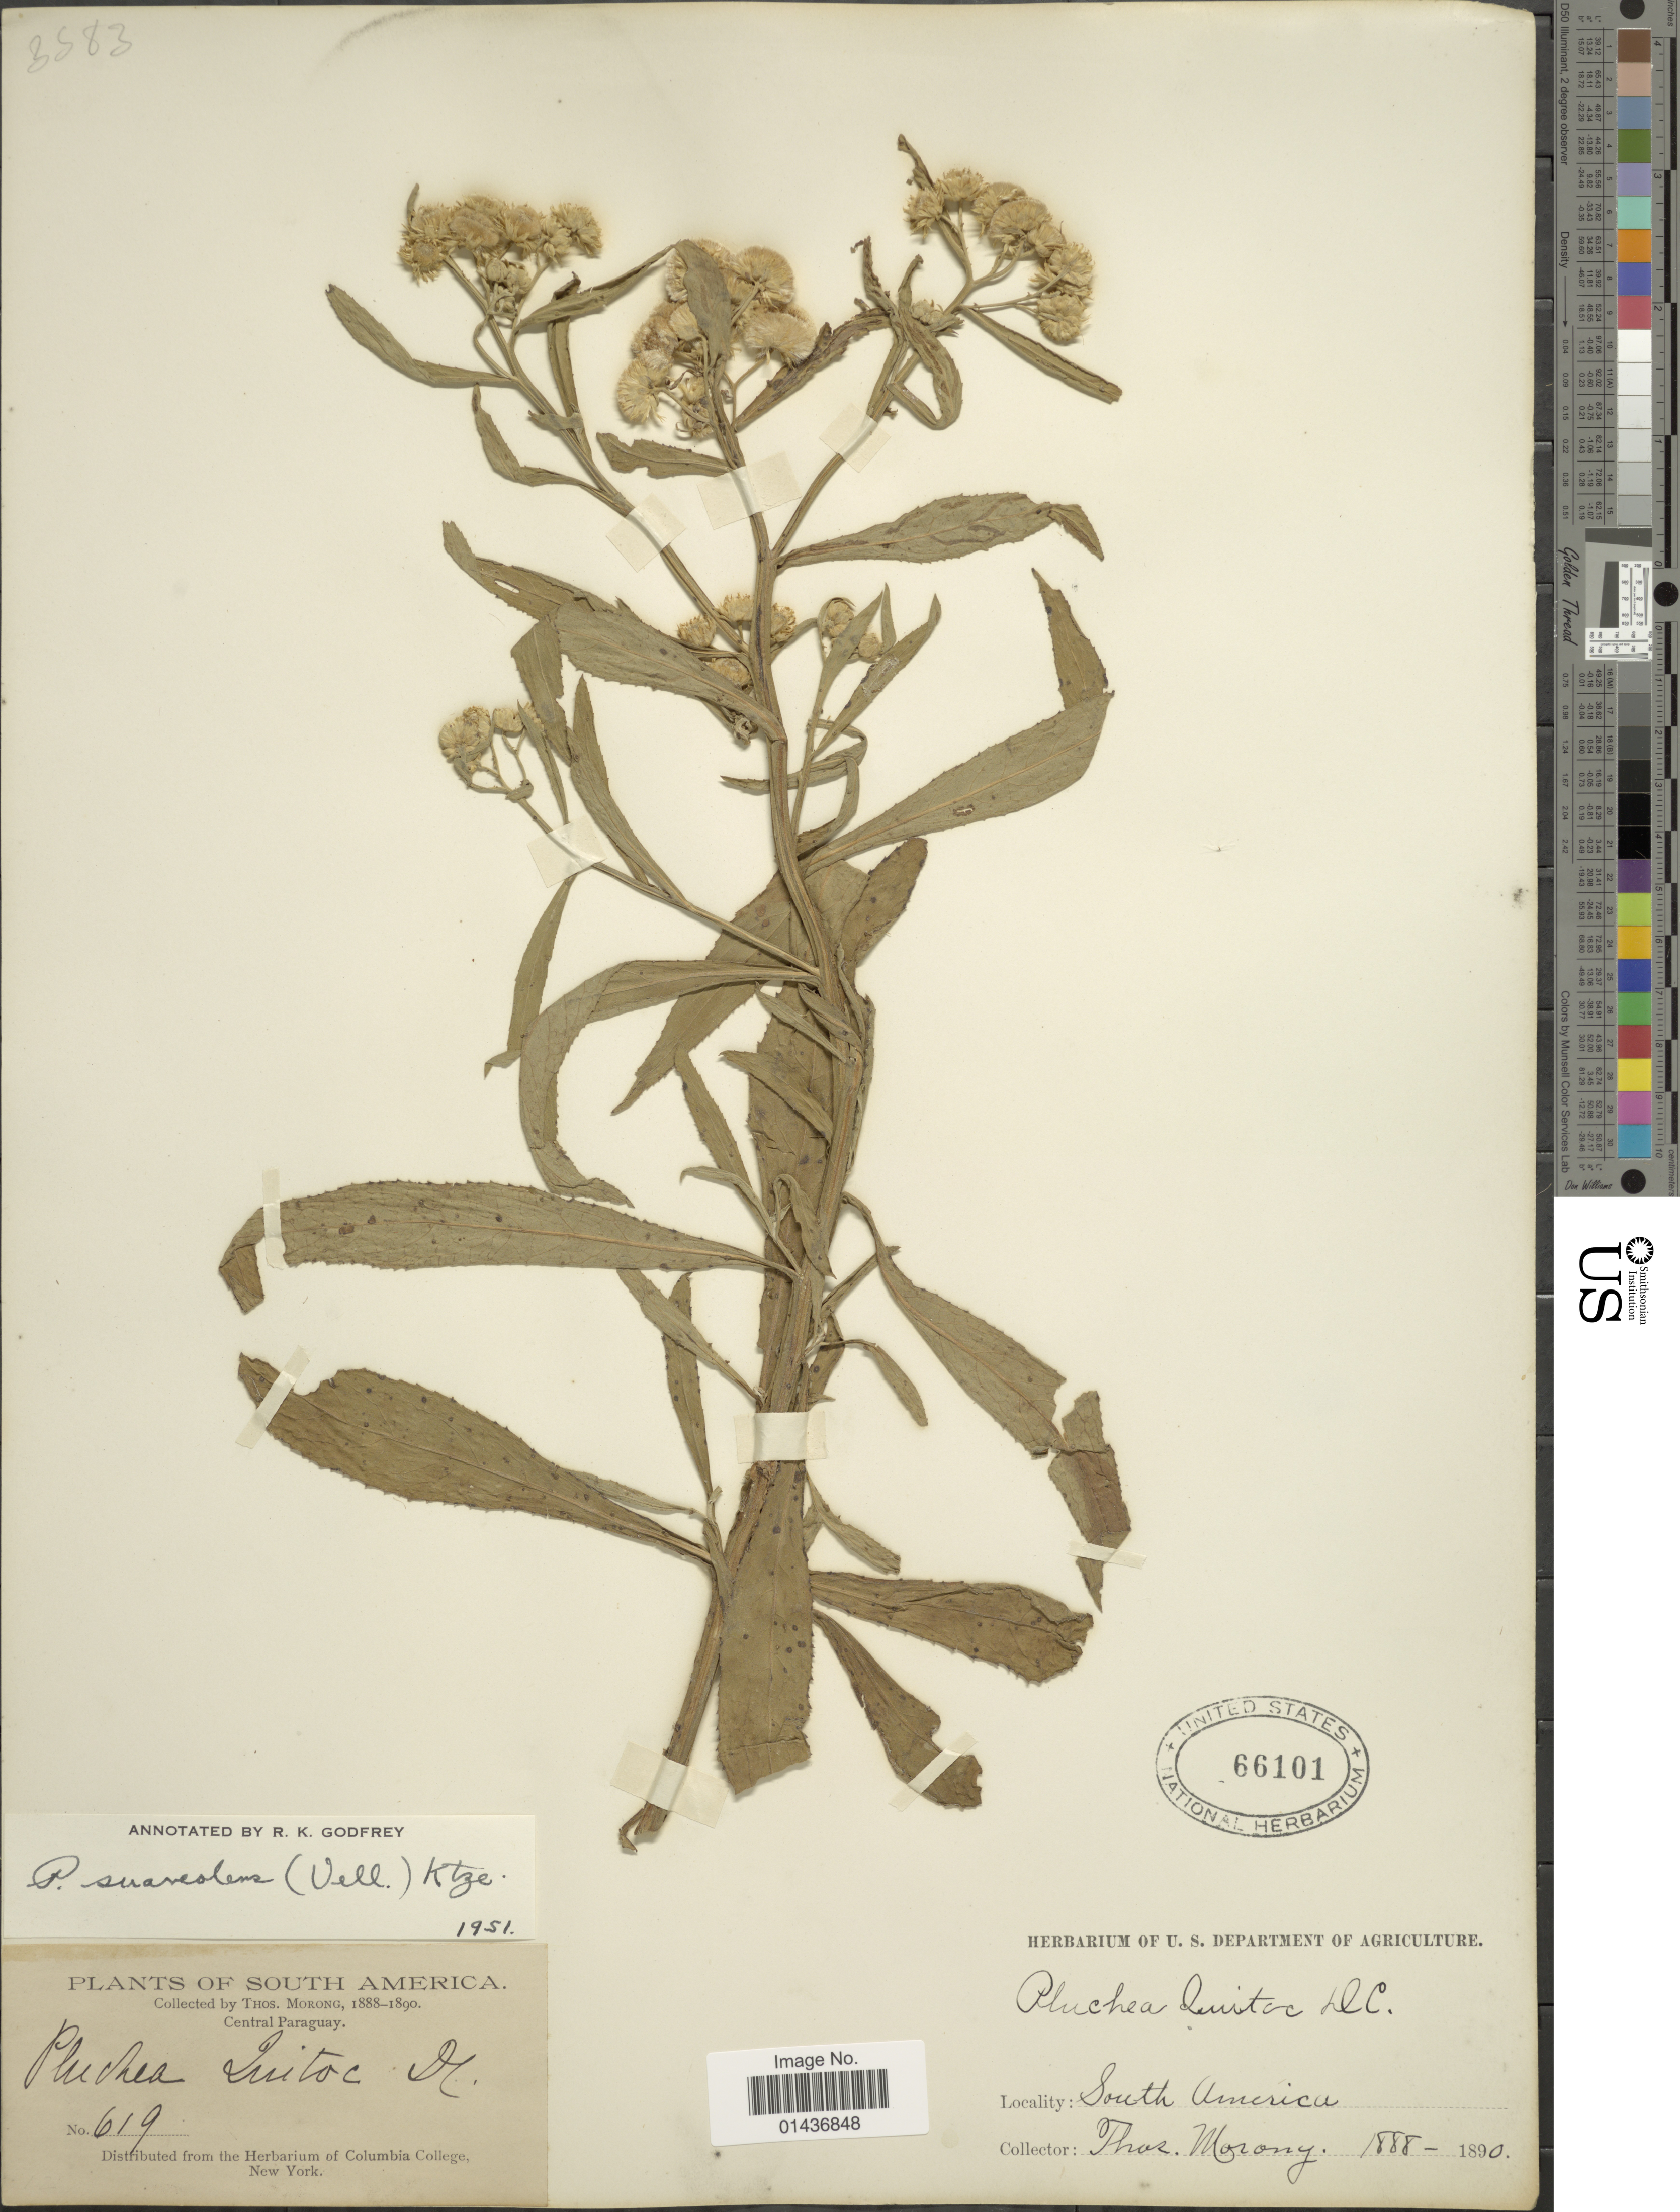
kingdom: Plantae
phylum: Tracheophyta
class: Magnoliopsida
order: Asterales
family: Asteraceae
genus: Pluchea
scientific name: Pluchea suaveolens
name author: (Vell.) Kuntze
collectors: T. Morong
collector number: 619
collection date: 1888/1890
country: Paraguay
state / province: Central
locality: Central Paraguay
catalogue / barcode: US 66101